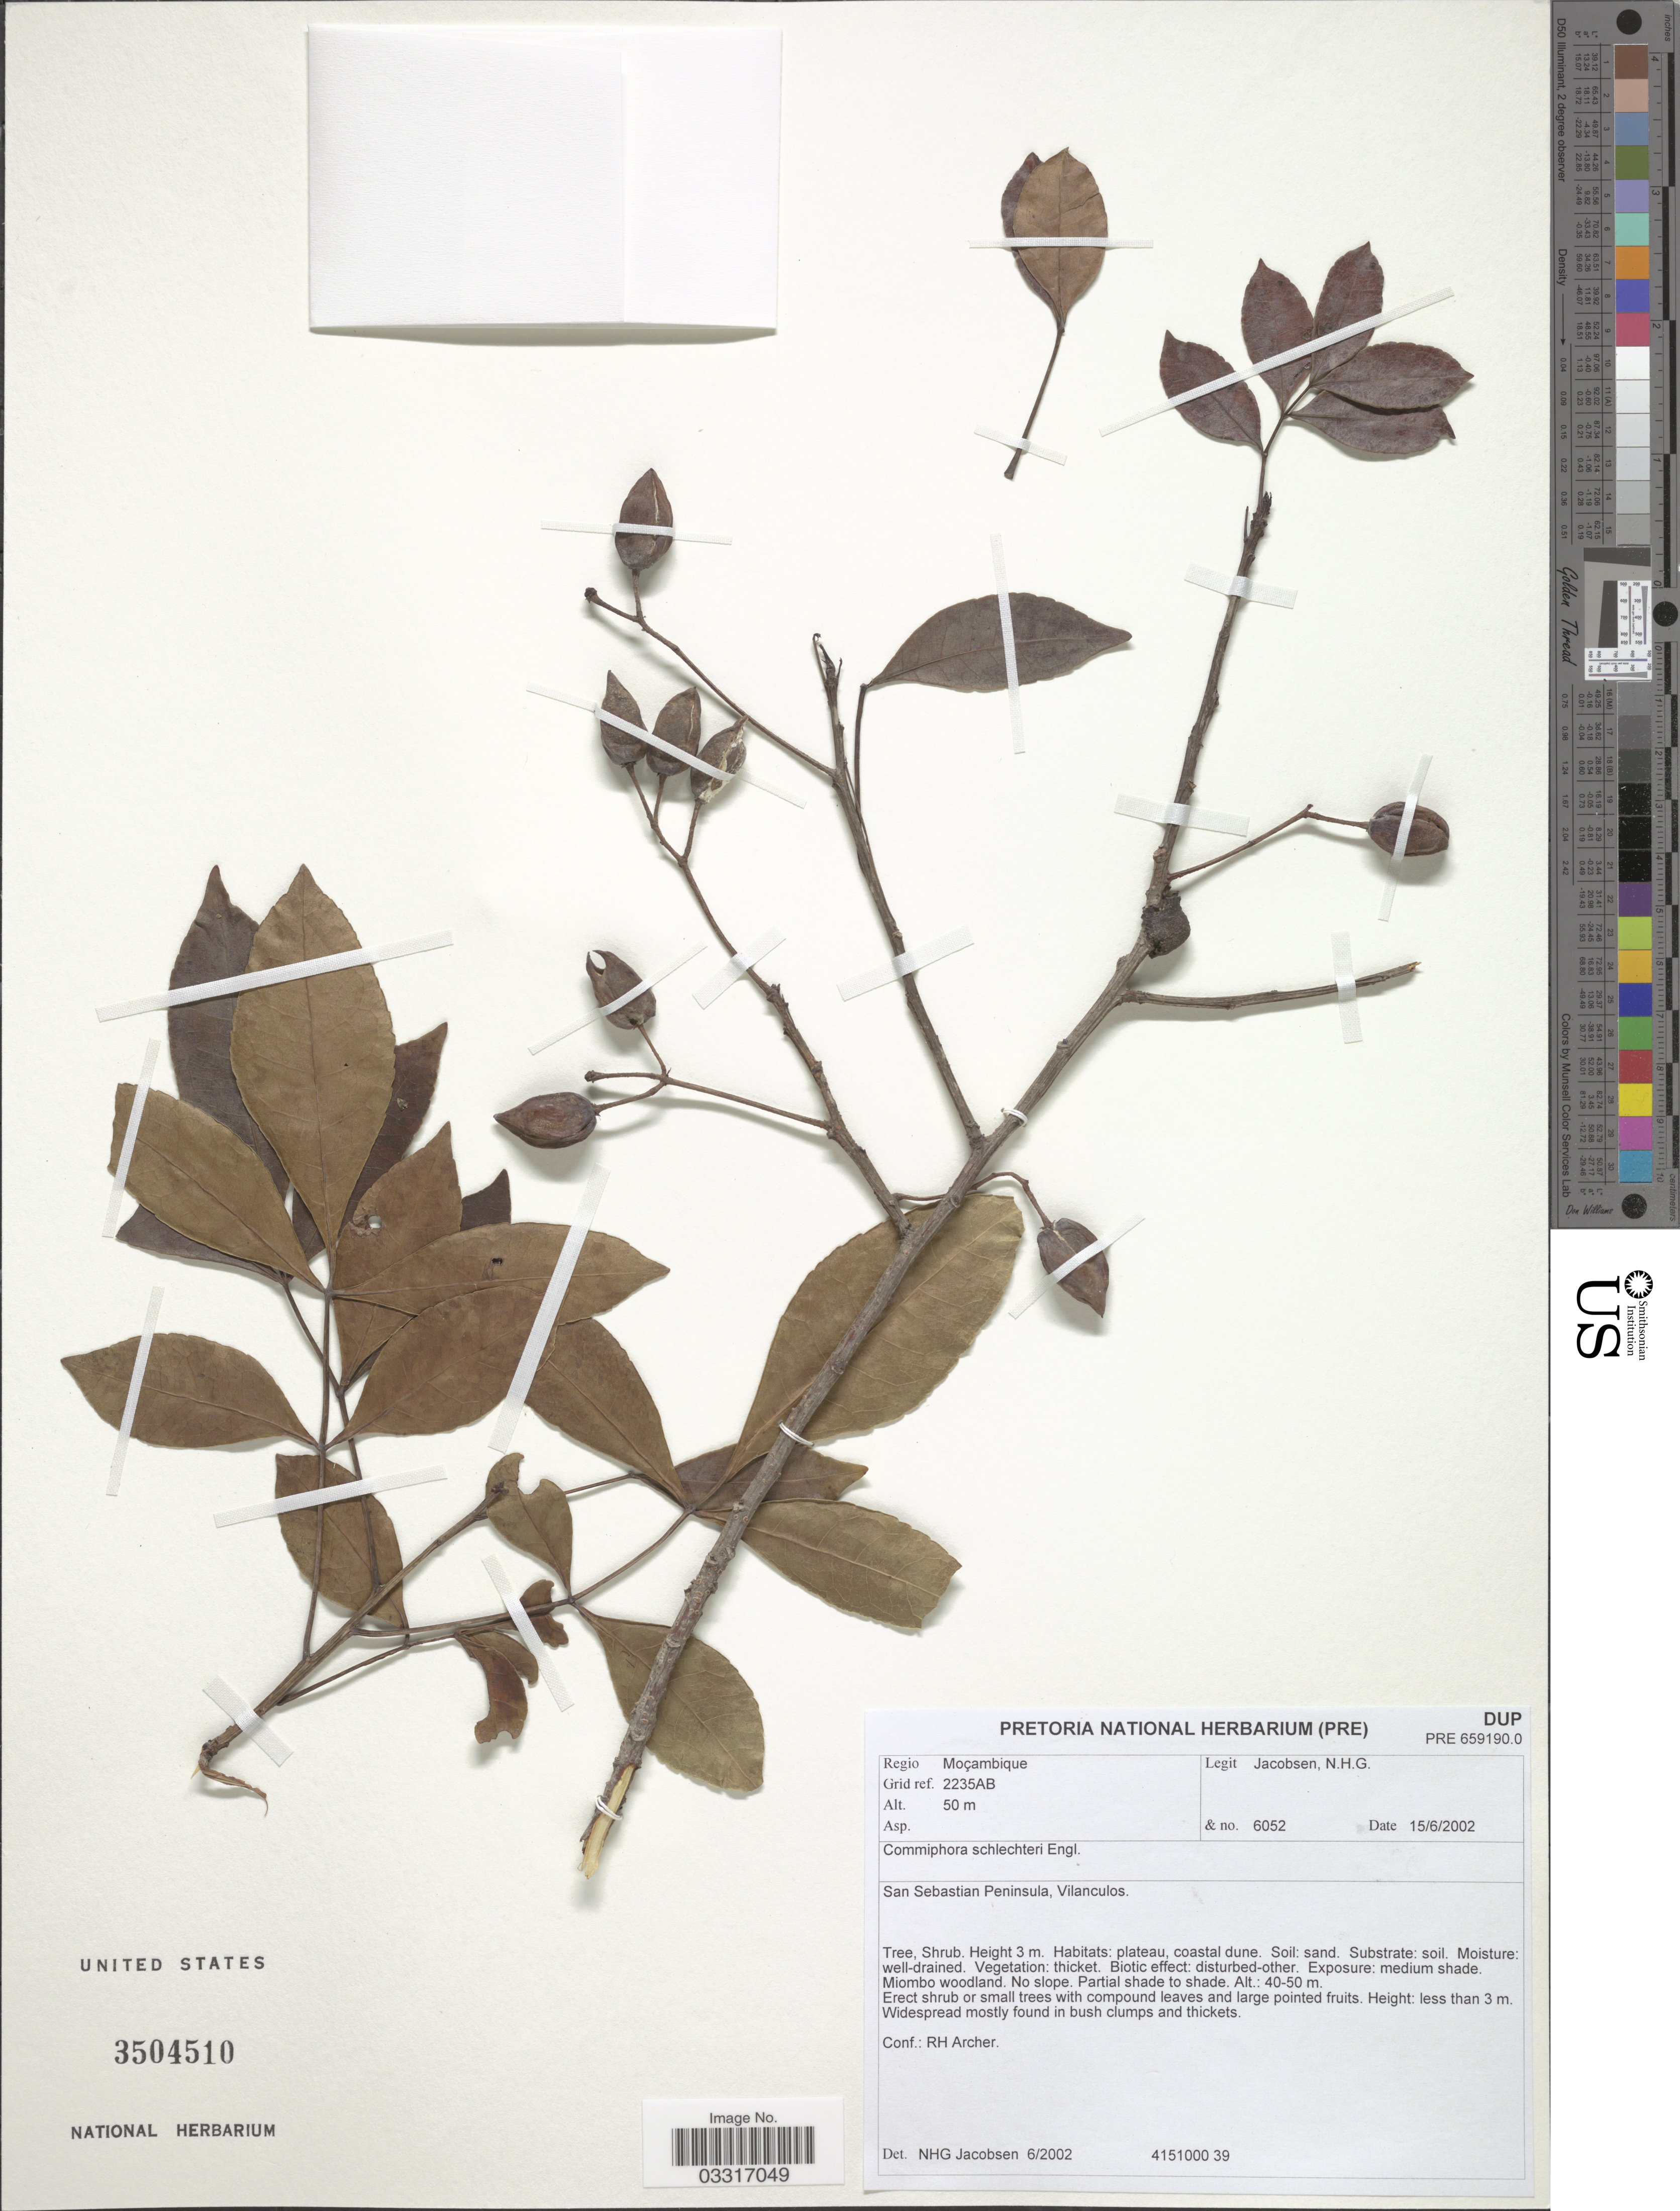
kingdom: Plantae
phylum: Tracheophyta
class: Magnoliopsida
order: Sapindales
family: Burseraceae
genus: Commiphora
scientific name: Commiphora schlechteri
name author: Engl.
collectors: N. Jacobsen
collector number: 6052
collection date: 2002-06-15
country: Mozambique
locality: Moçambique. Grid ref. 2235AB San Sebastian Peninsula, Vilanculos.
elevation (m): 50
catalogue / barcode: US 3504510